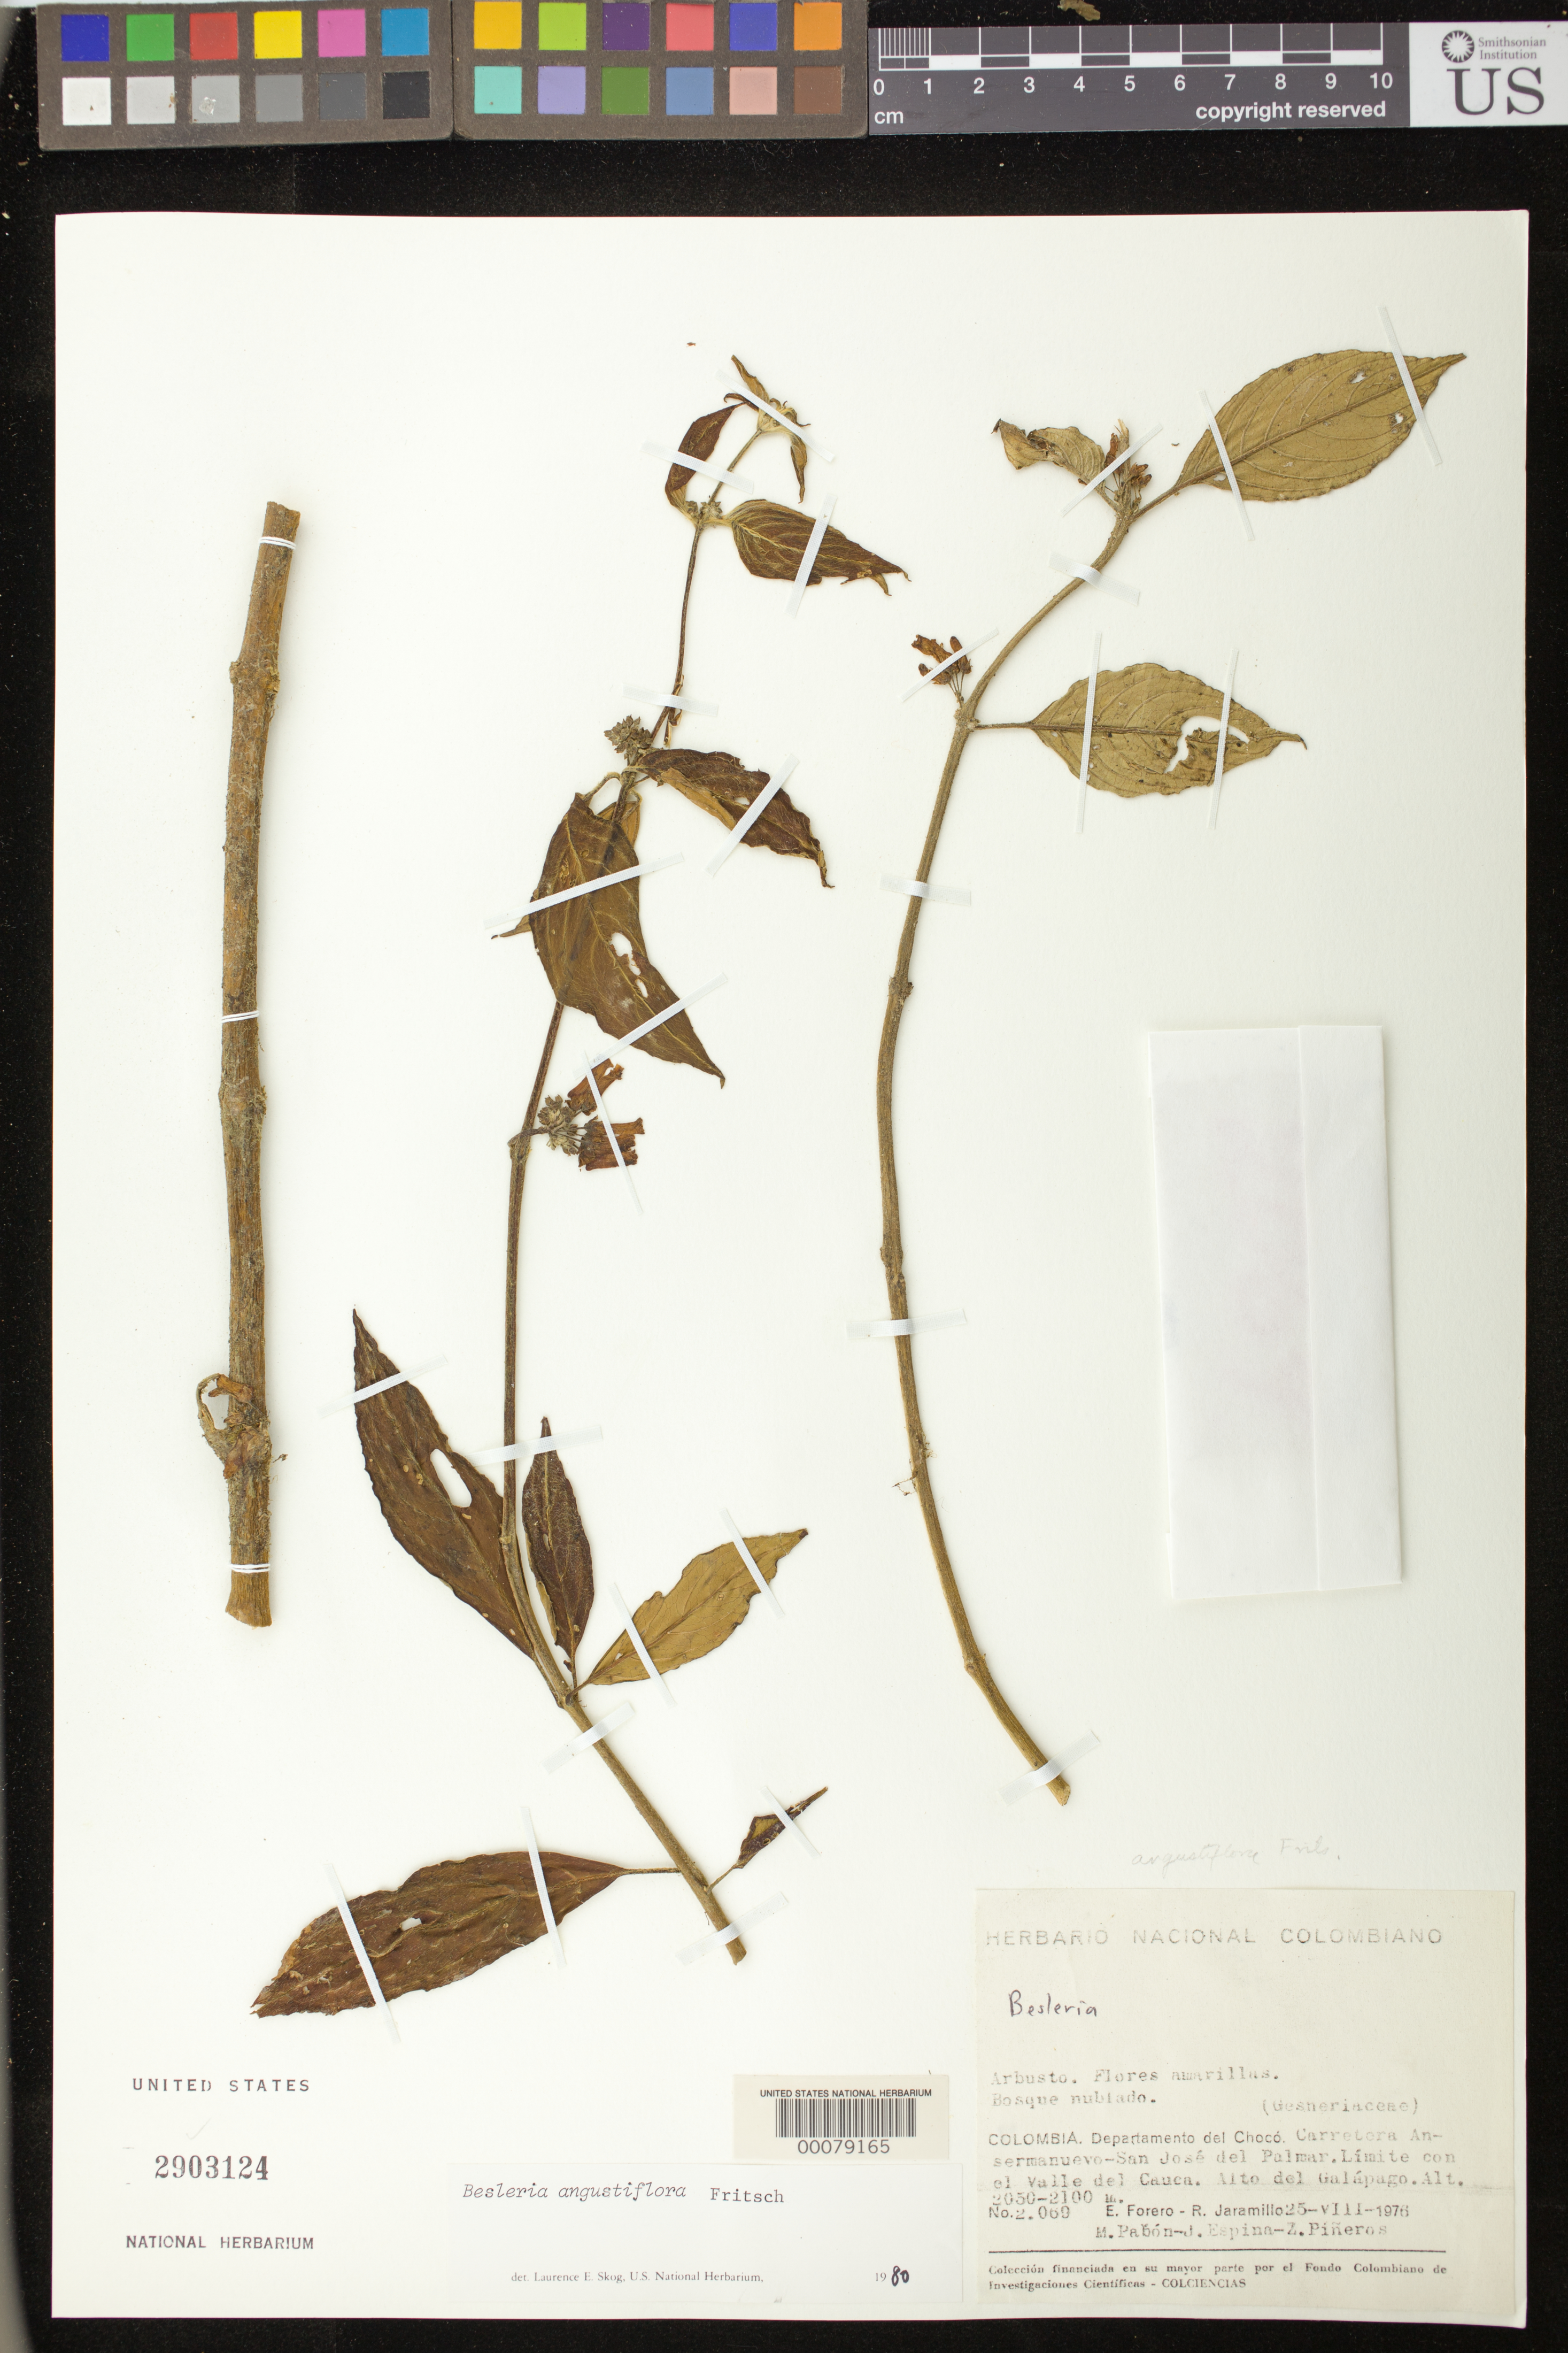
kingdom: Plantae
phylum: Tracheophyta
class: Magnoliopsida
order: Lamiales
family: Gesneriaceae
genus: Besleria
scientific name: Besleria angustiflora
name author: Fritsch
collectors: E. Forero, R. Jaramillo M., M. Pabon, J. Espina & Z. Piñeros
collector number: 2069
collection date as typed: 25 Aug 1976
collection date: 1976-08-25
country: Colombia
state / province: Chocó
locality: Ansermanuevo-San Jose del Palmar highway, boundary of Valle del Cauca, height of Galapago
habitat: Cloud forest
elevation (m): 2050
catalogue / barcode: US 2903124